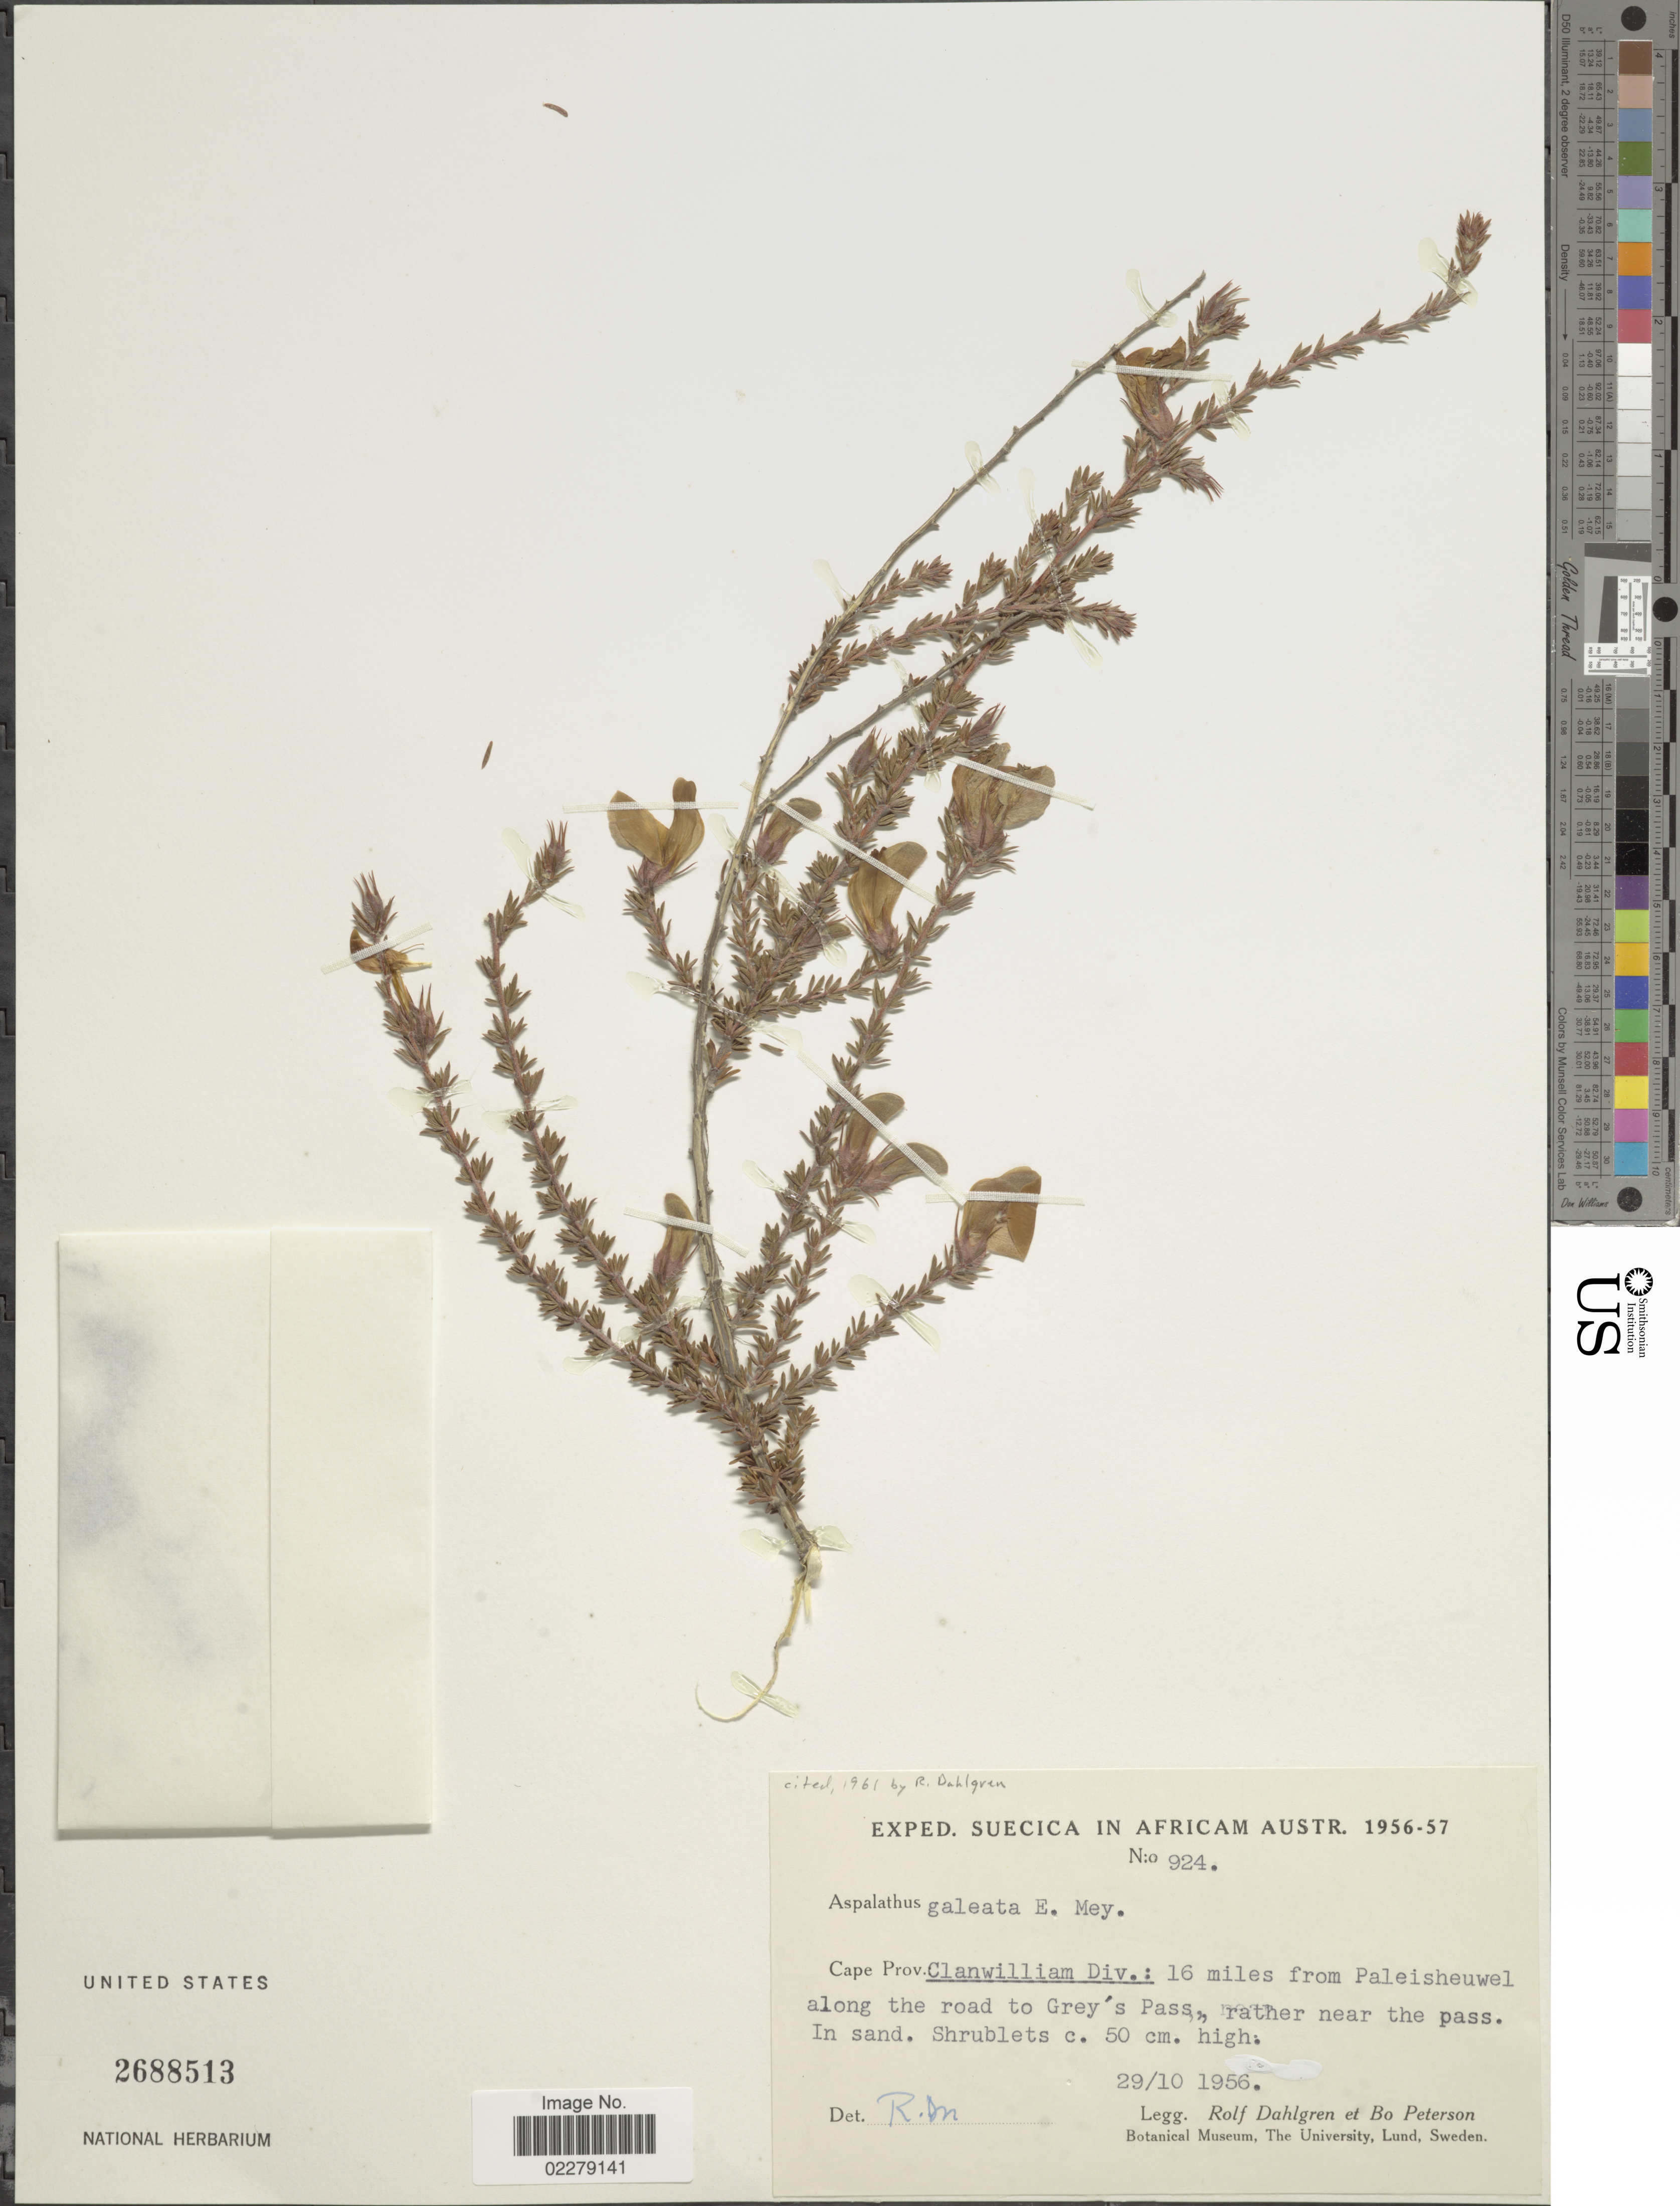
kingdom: Plantae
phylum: Tracheophyta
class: Magnoliopsida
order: Fabales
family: Fabaceae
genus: Aspalathus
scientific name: Aspalathus galeata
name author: E. Mey.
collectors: R. Dahlgren & B. H. Peterson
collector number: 924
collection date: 1956-10-29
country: South Africa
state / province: Western Cape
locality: Clanwilliam Div.: 16 miles from Paleisheuwel along the road to Grey's Pass, rather near the pass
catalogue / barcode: US 2688513